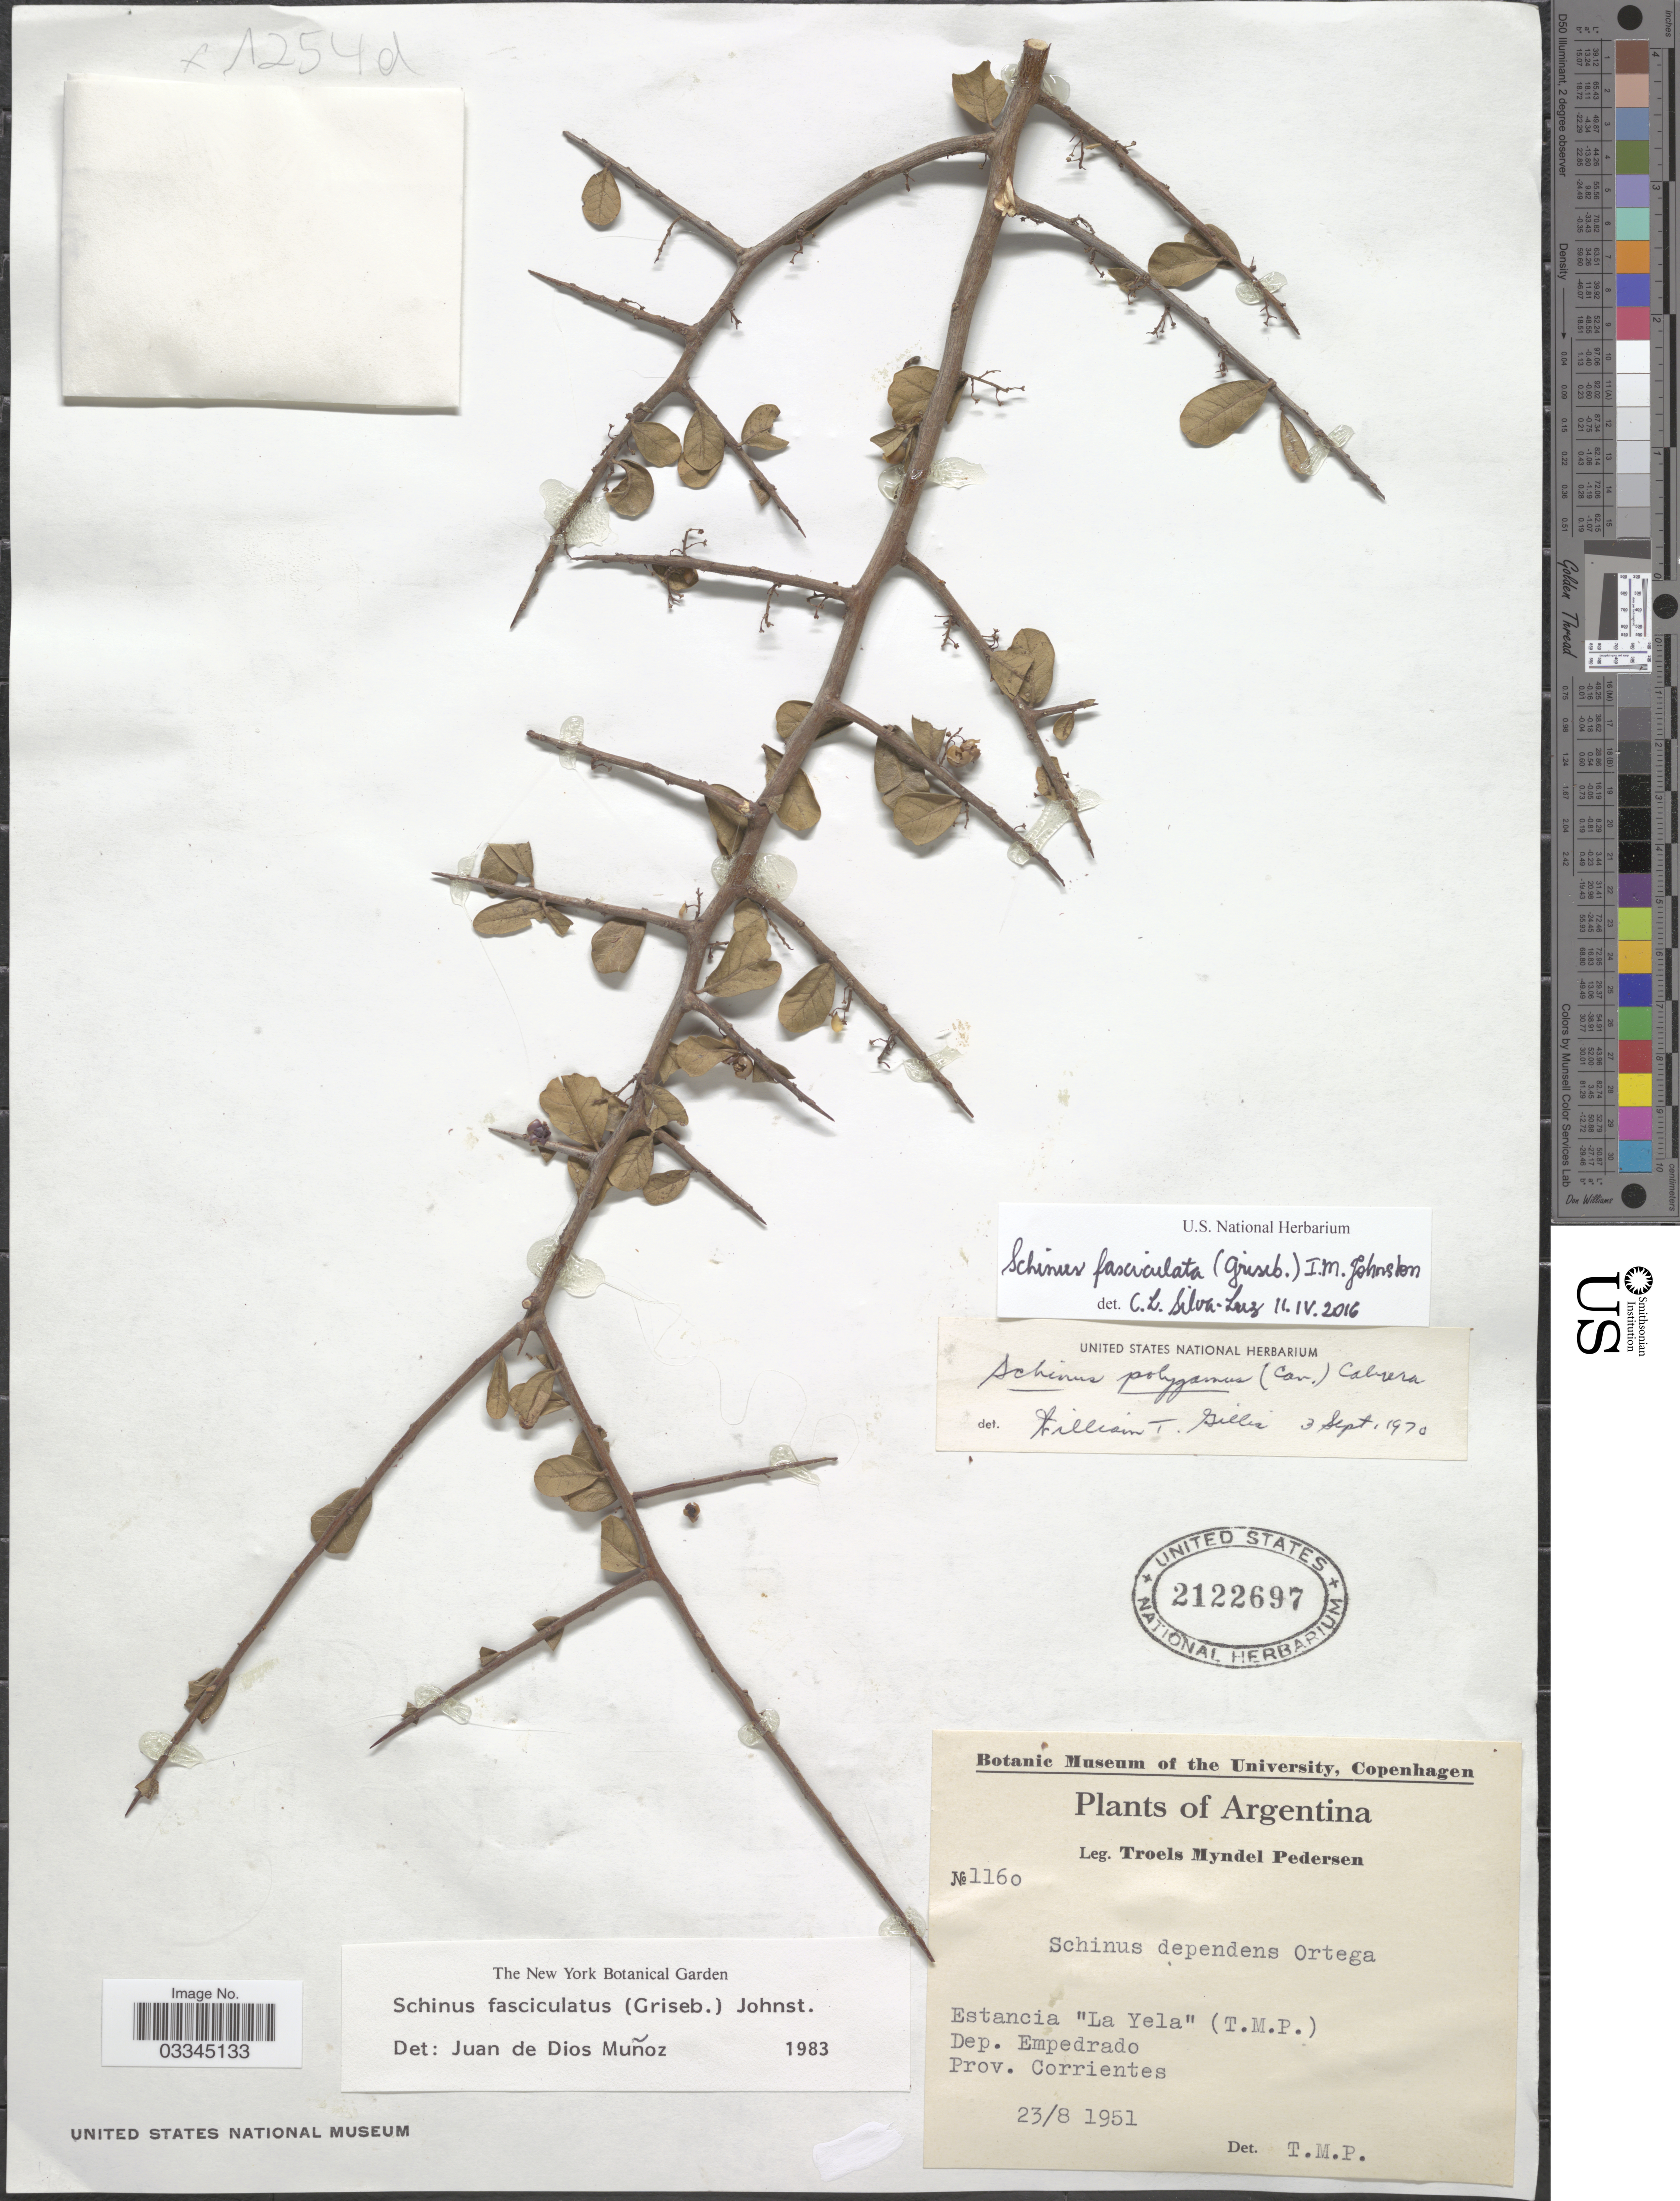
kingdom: Plantae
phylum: Tracheophyta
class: Magnoliopsida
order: Sapindales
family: Anacardiaceae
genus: Schinus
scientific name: Schinus fasciculata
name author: (Griseb.) I.M. Johnst.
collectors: T. Pederson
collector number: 1160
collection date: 1951-08-23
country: Argentina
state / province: Corrientes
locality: Estancia "La Yela" (T.M.P.) Dep. Empedrado.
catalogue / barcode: US 2122697